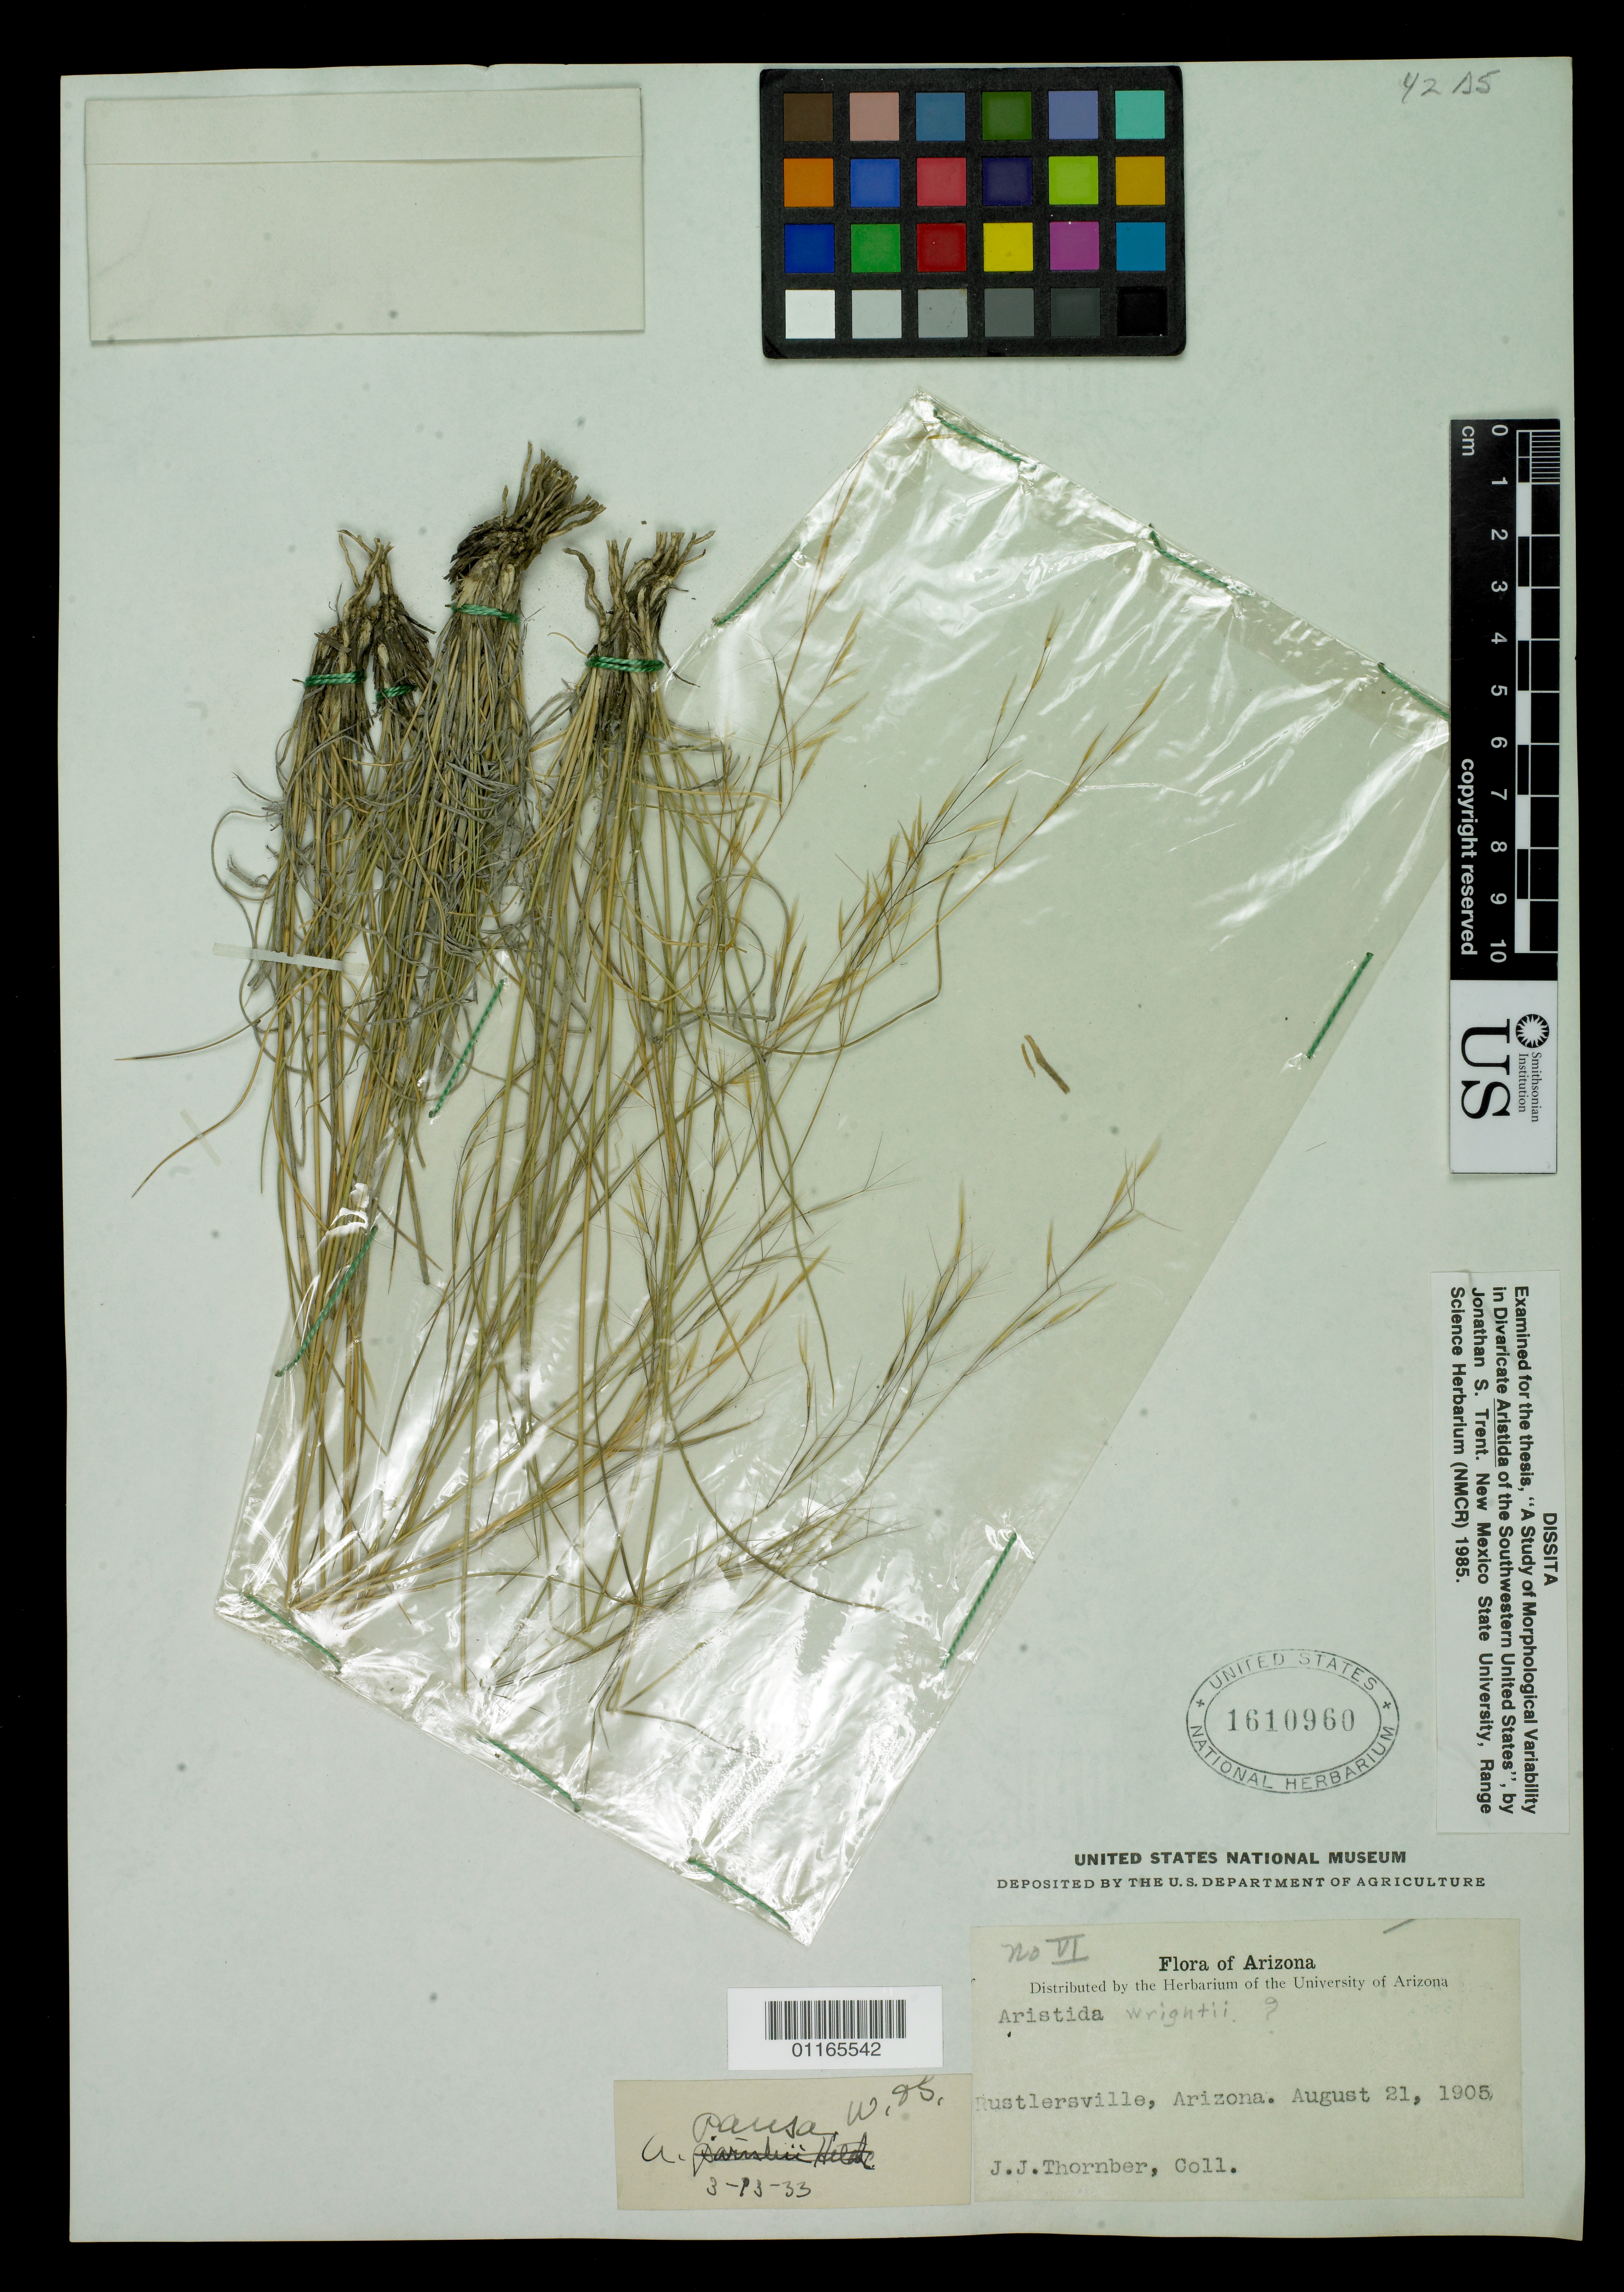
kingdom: Plantae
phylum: Tracheophyta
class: Liliopsida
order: Poales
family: Poaceae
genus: Aristida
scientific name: Aristida pansa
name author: Wooton & Standl.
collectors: J. Thornber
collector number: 6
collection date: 1905-08-21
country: United States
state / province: Arizona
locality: Rustlersville, Arizona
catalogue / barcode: US 1610960